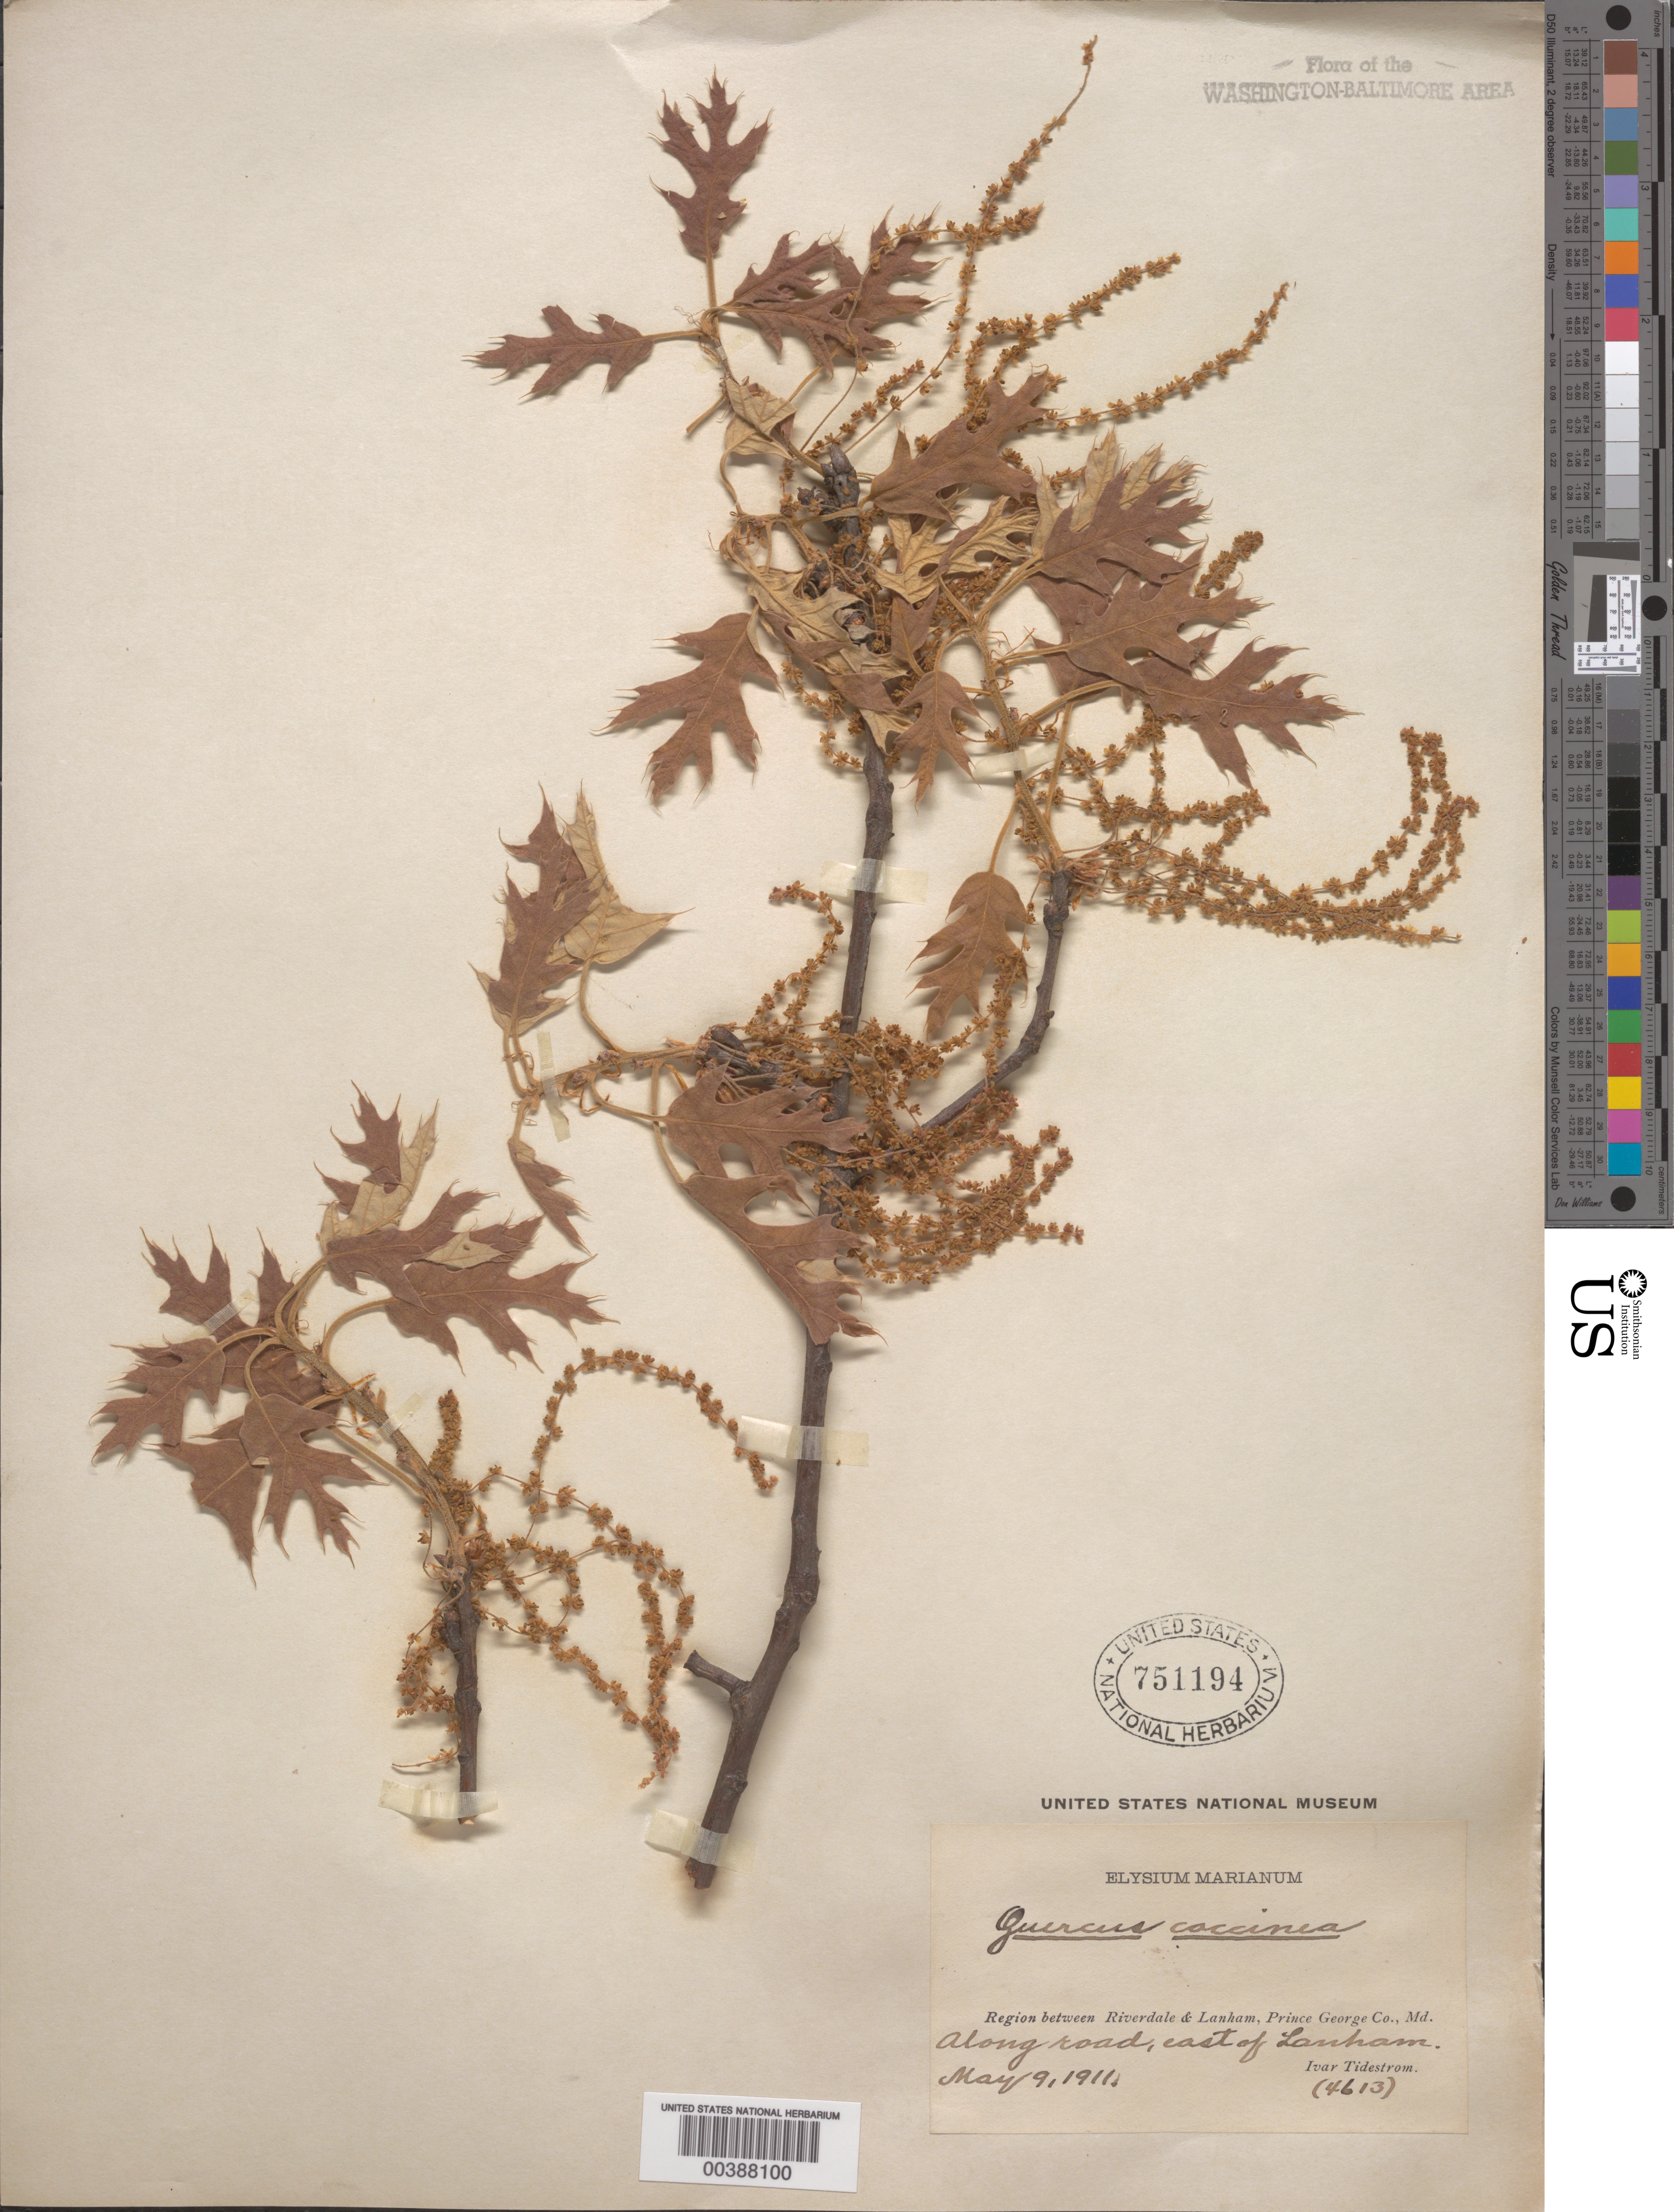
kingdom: Plantae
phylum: Tracheophyta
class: Magnoliopsida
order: Fagales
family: Fagaceae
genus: Quercus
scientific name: Quercus coccinea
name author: Münchh.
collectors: I. F. Tidestrom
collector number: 4613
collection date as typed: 09 May 1911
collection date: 1911-05-09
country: United States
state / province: Maryland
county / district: Prince George's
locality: East of Lanham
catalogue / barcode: US 751194